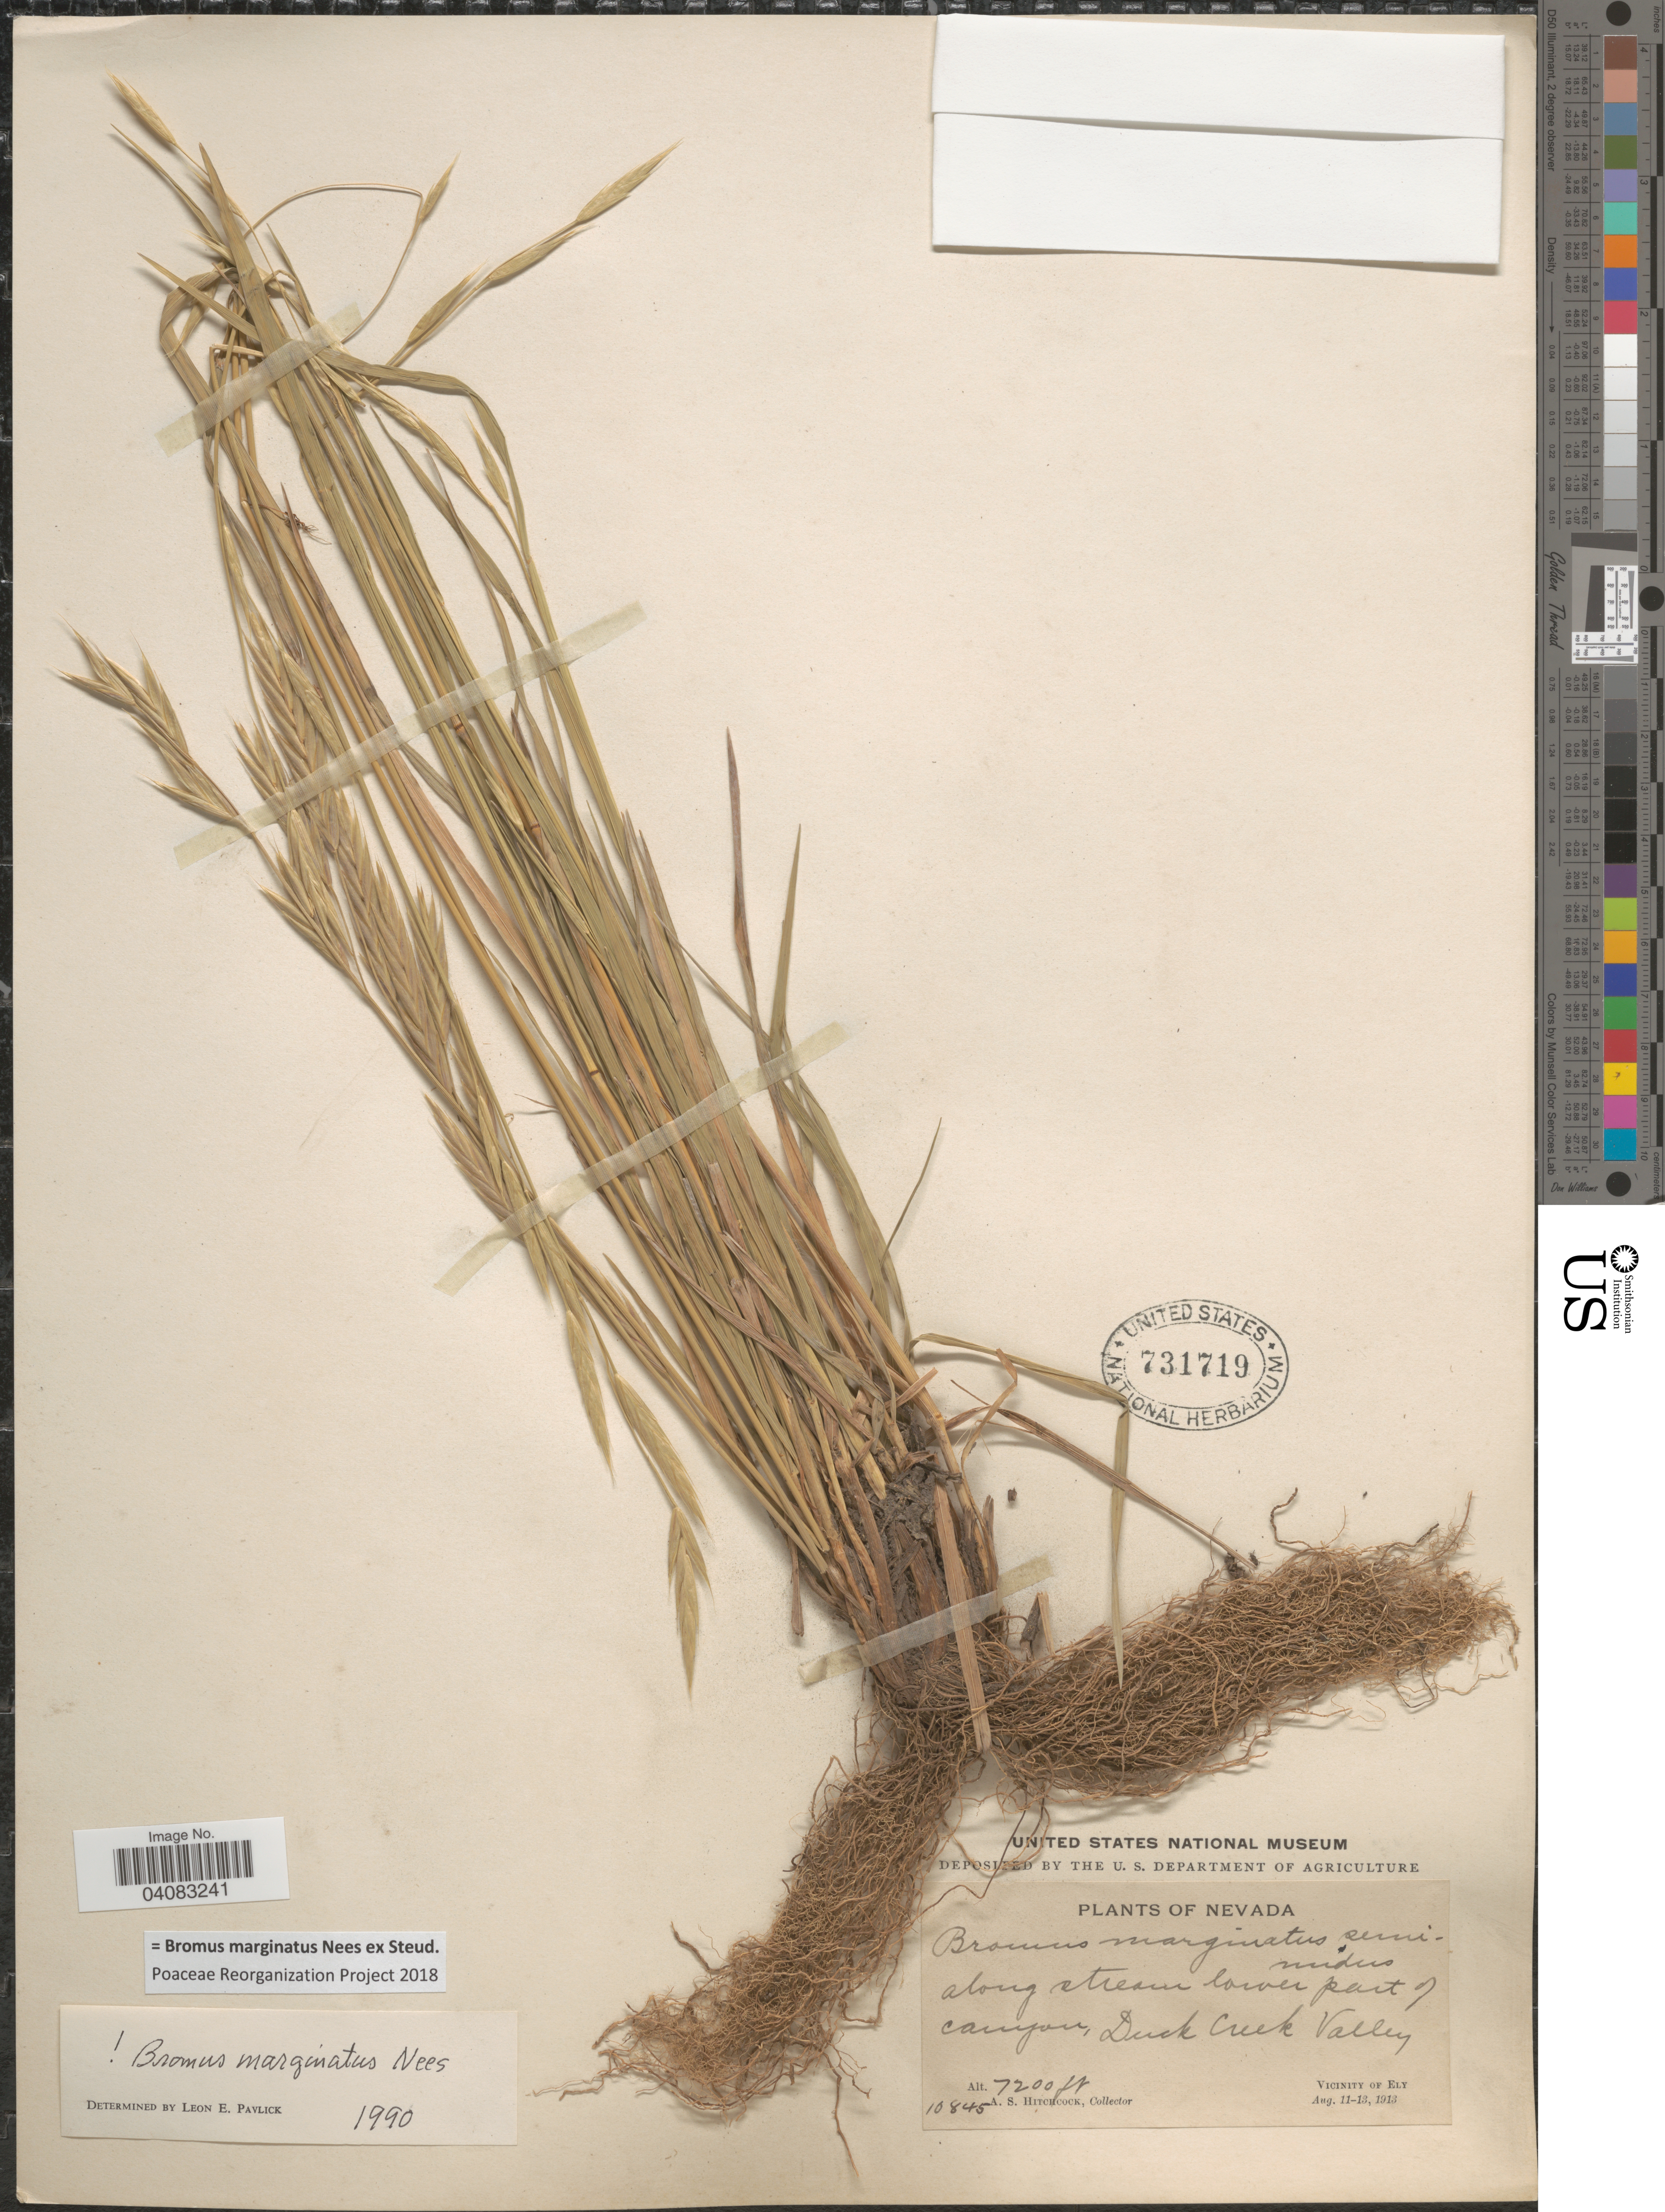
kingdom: Plantae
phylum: Tracheophyta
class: Liliopsida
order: Poales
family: Poaceae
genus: Bromus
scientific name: Bromus marginatus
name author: Nees ex Steud.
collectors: A. S. Hitchcock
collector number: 10845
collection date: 1913-08-11/1913-08-13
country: United States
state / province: Nevada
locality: Along stream lower part of canyon, Duck Creek Valley. Vicinity of Ely.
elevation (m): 2195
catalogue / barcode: US 731719